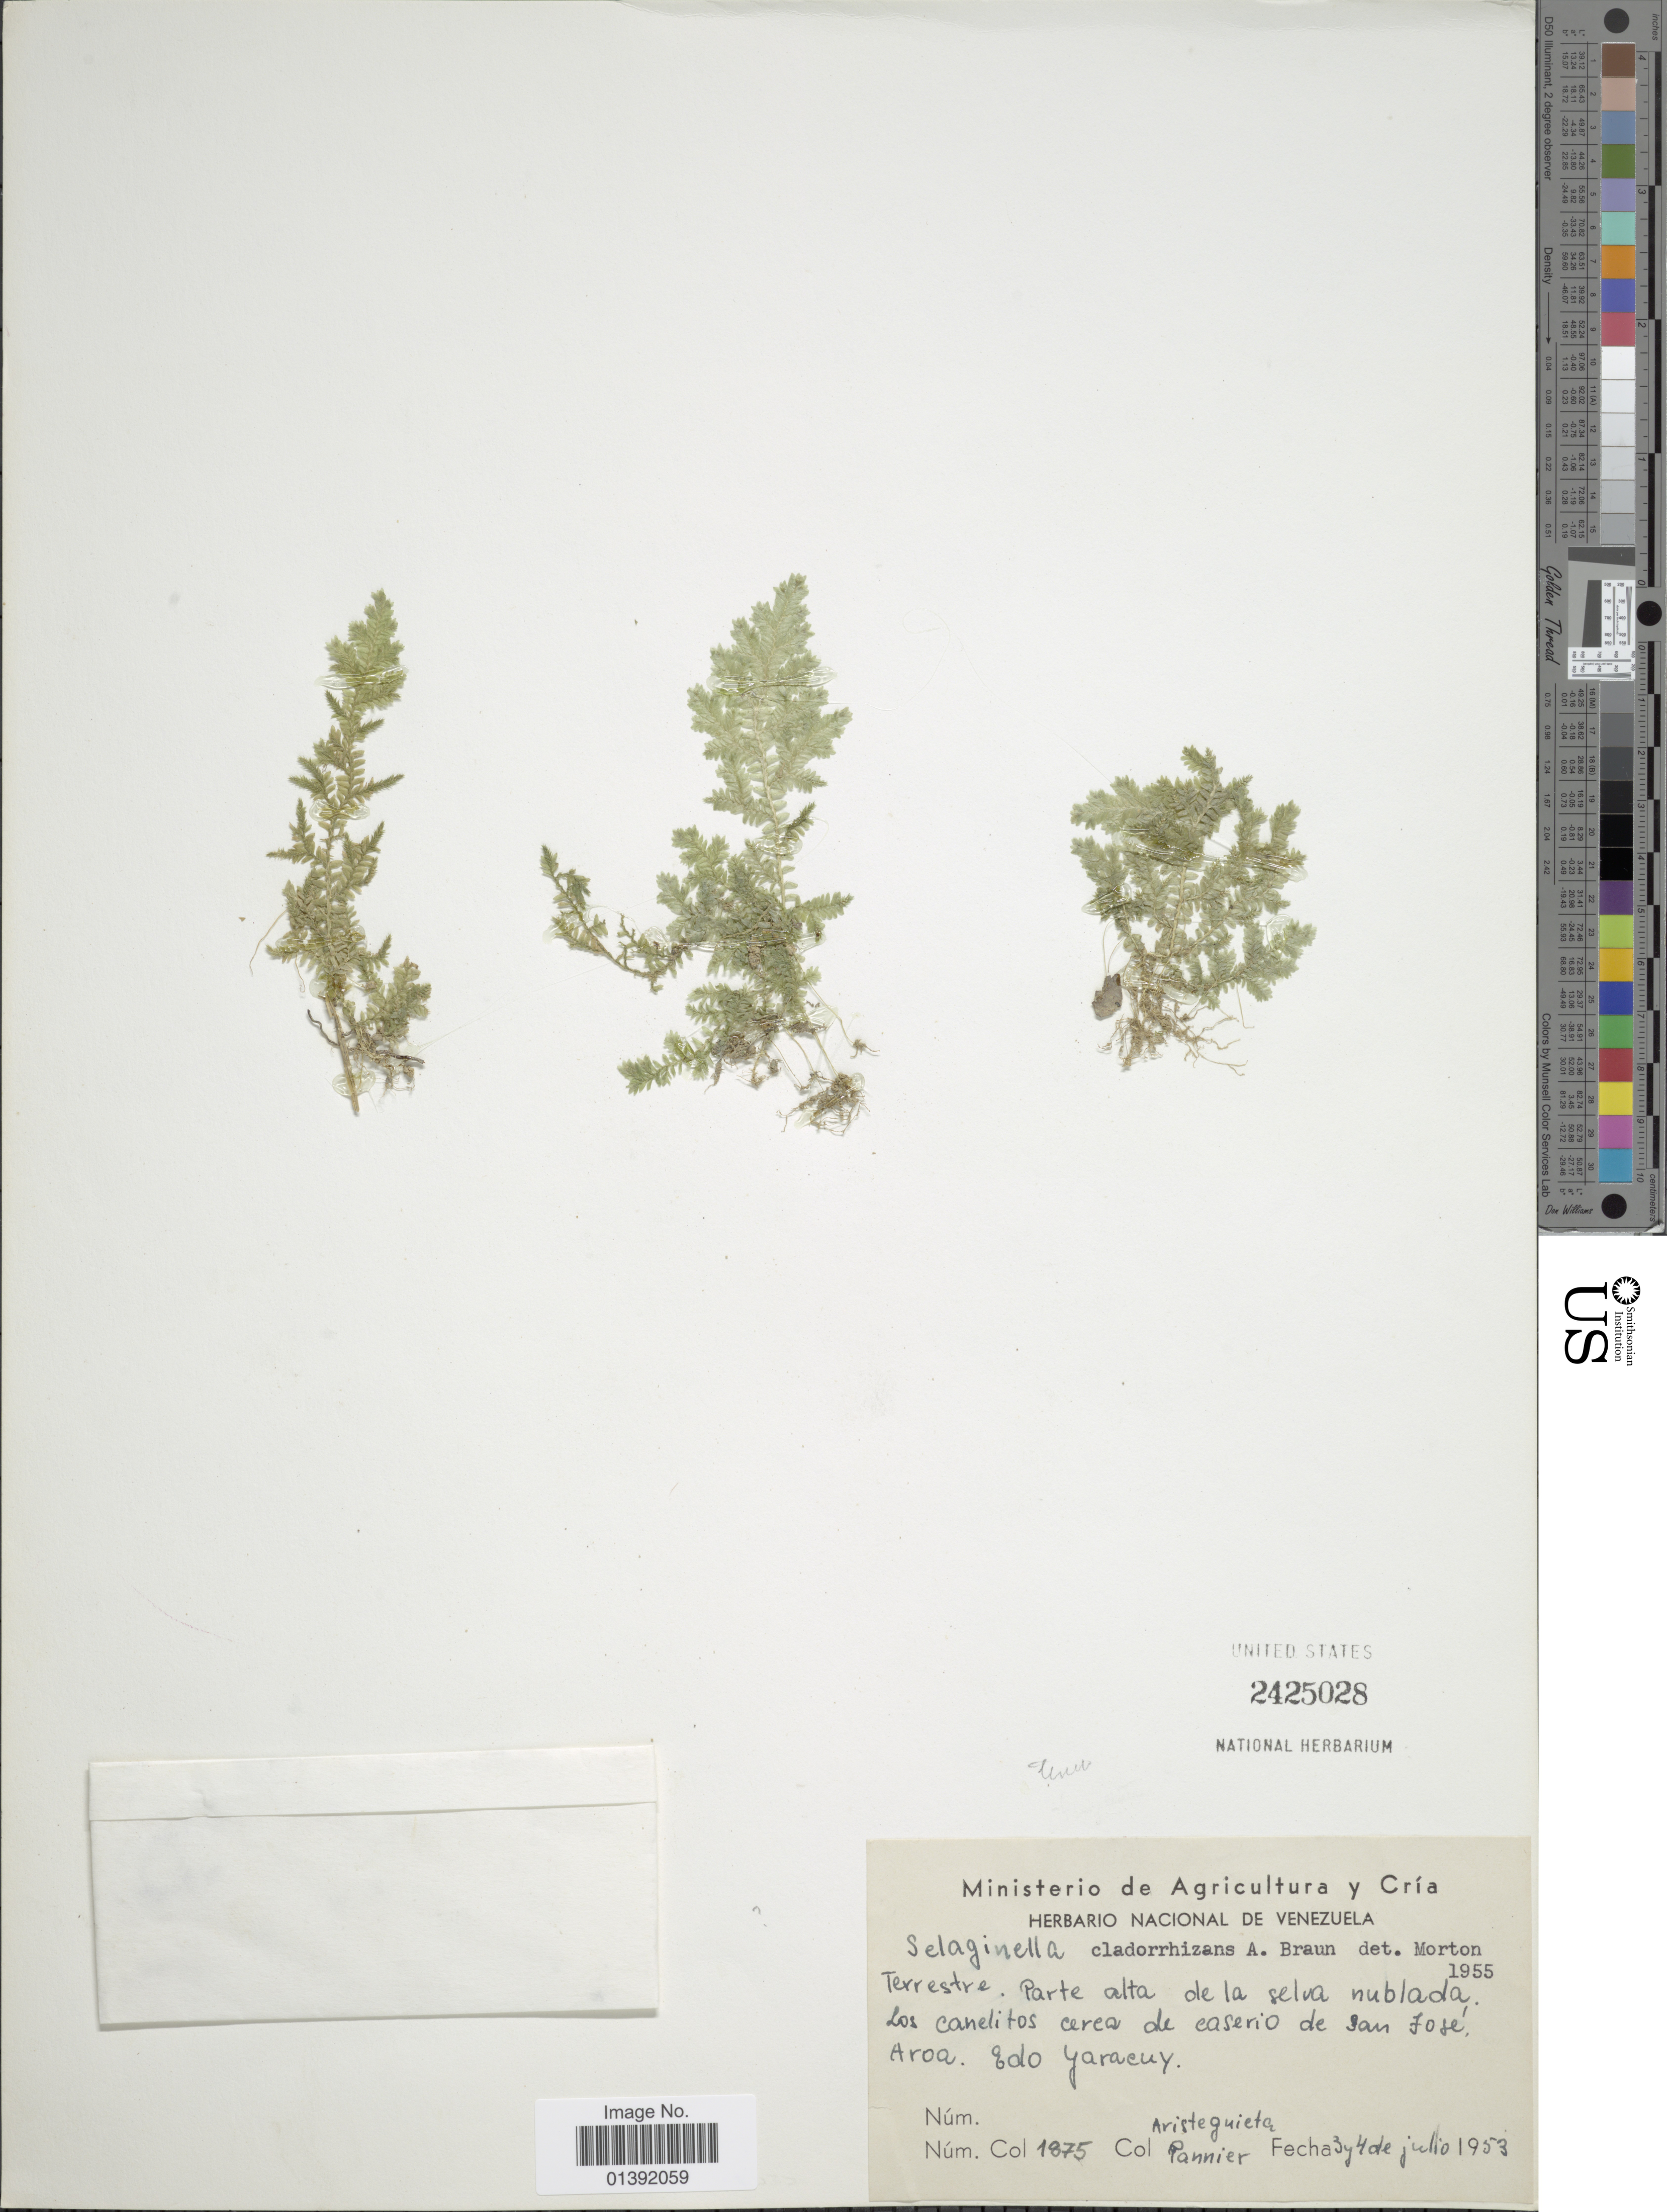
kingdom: Plantae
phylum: Tracheophyta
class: Lycopodiopsida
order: Selaginellales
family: Selaginellaceae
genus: Selaginella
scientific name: Selaginella tenella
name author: (P. Beauv.) Spring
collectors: L. Aristeguieta & Pannier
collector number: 1875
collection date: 1953-07-03/1953-07-04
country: Venezuela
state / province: Yaracuy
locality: Los canelitos cerca de caserio de San José Aroa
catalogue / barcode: US 2425028